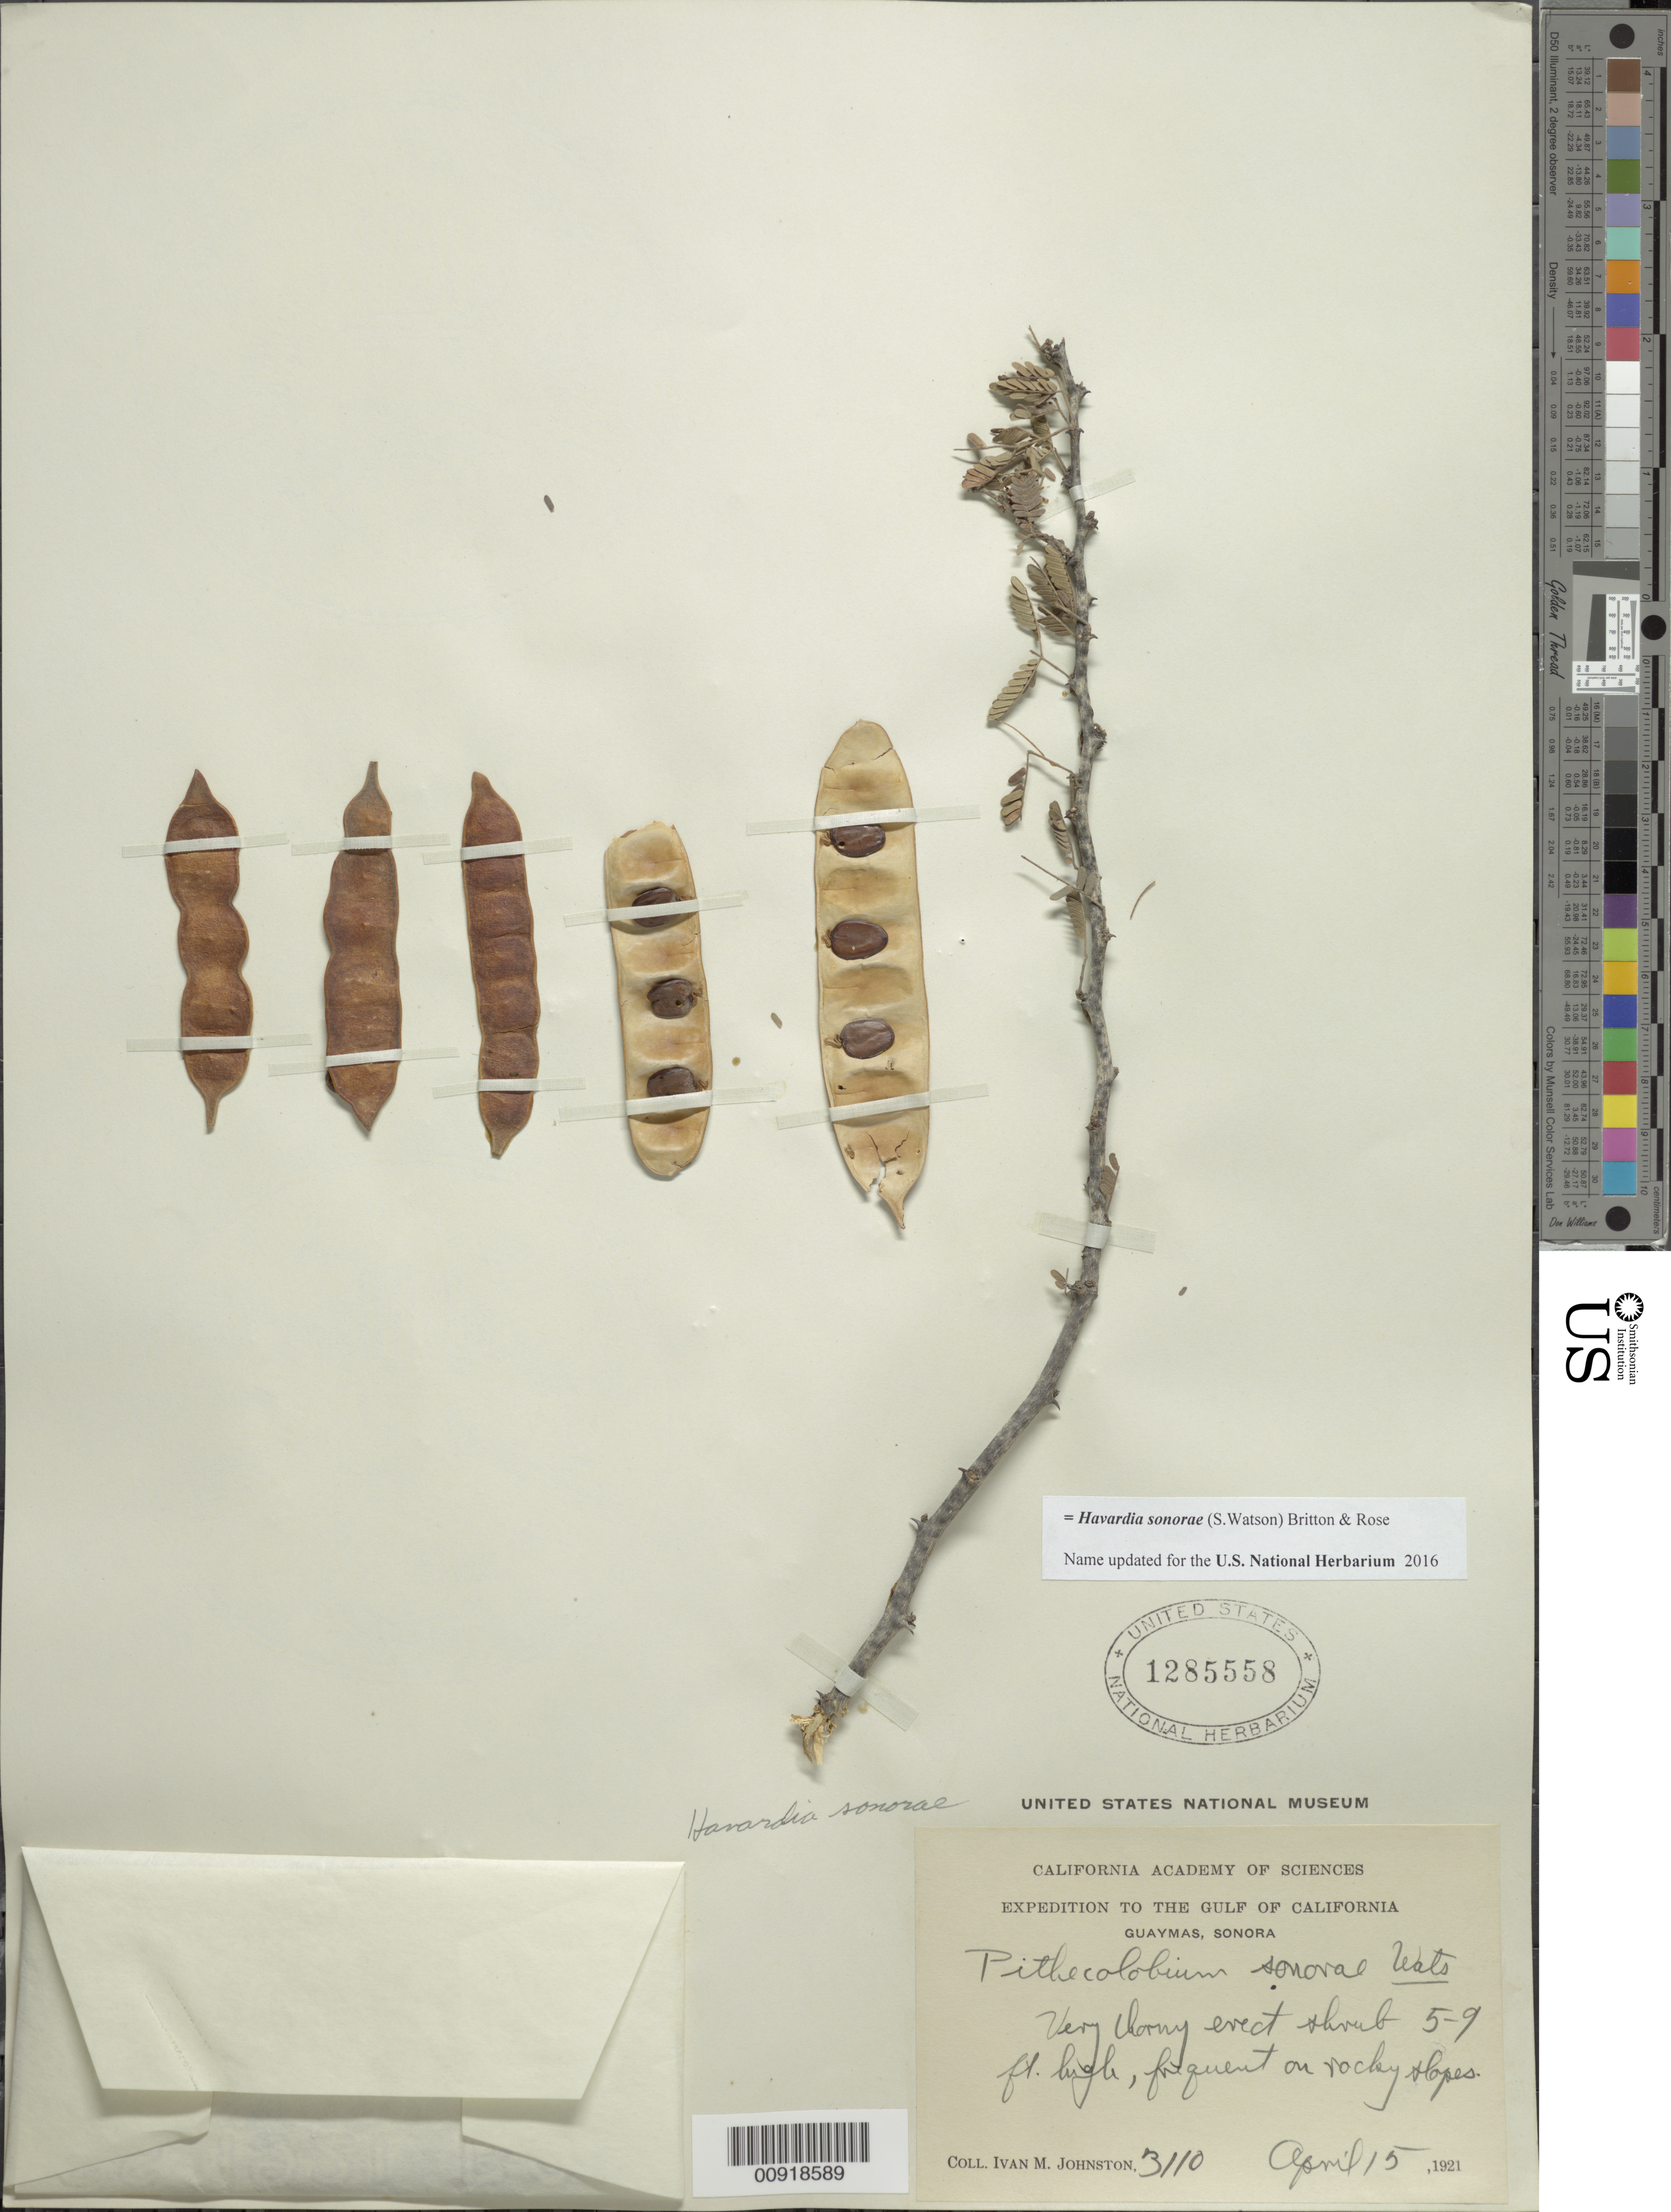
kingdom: Plantae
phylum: Tracheophyta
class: Magnoliopsida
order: Fabales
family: Fabaceae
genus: Havardia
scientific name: Havardia sonorae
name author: (S. Watson) Britton & Rose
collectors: I.M. Johnston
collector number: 3110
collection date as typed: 15 Apr 1921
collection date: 1921-04-15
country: Mexico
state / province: Sonora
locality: Guaymas, Sonora.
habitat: Frequent on rocky slopes.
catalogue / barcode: US 1285558